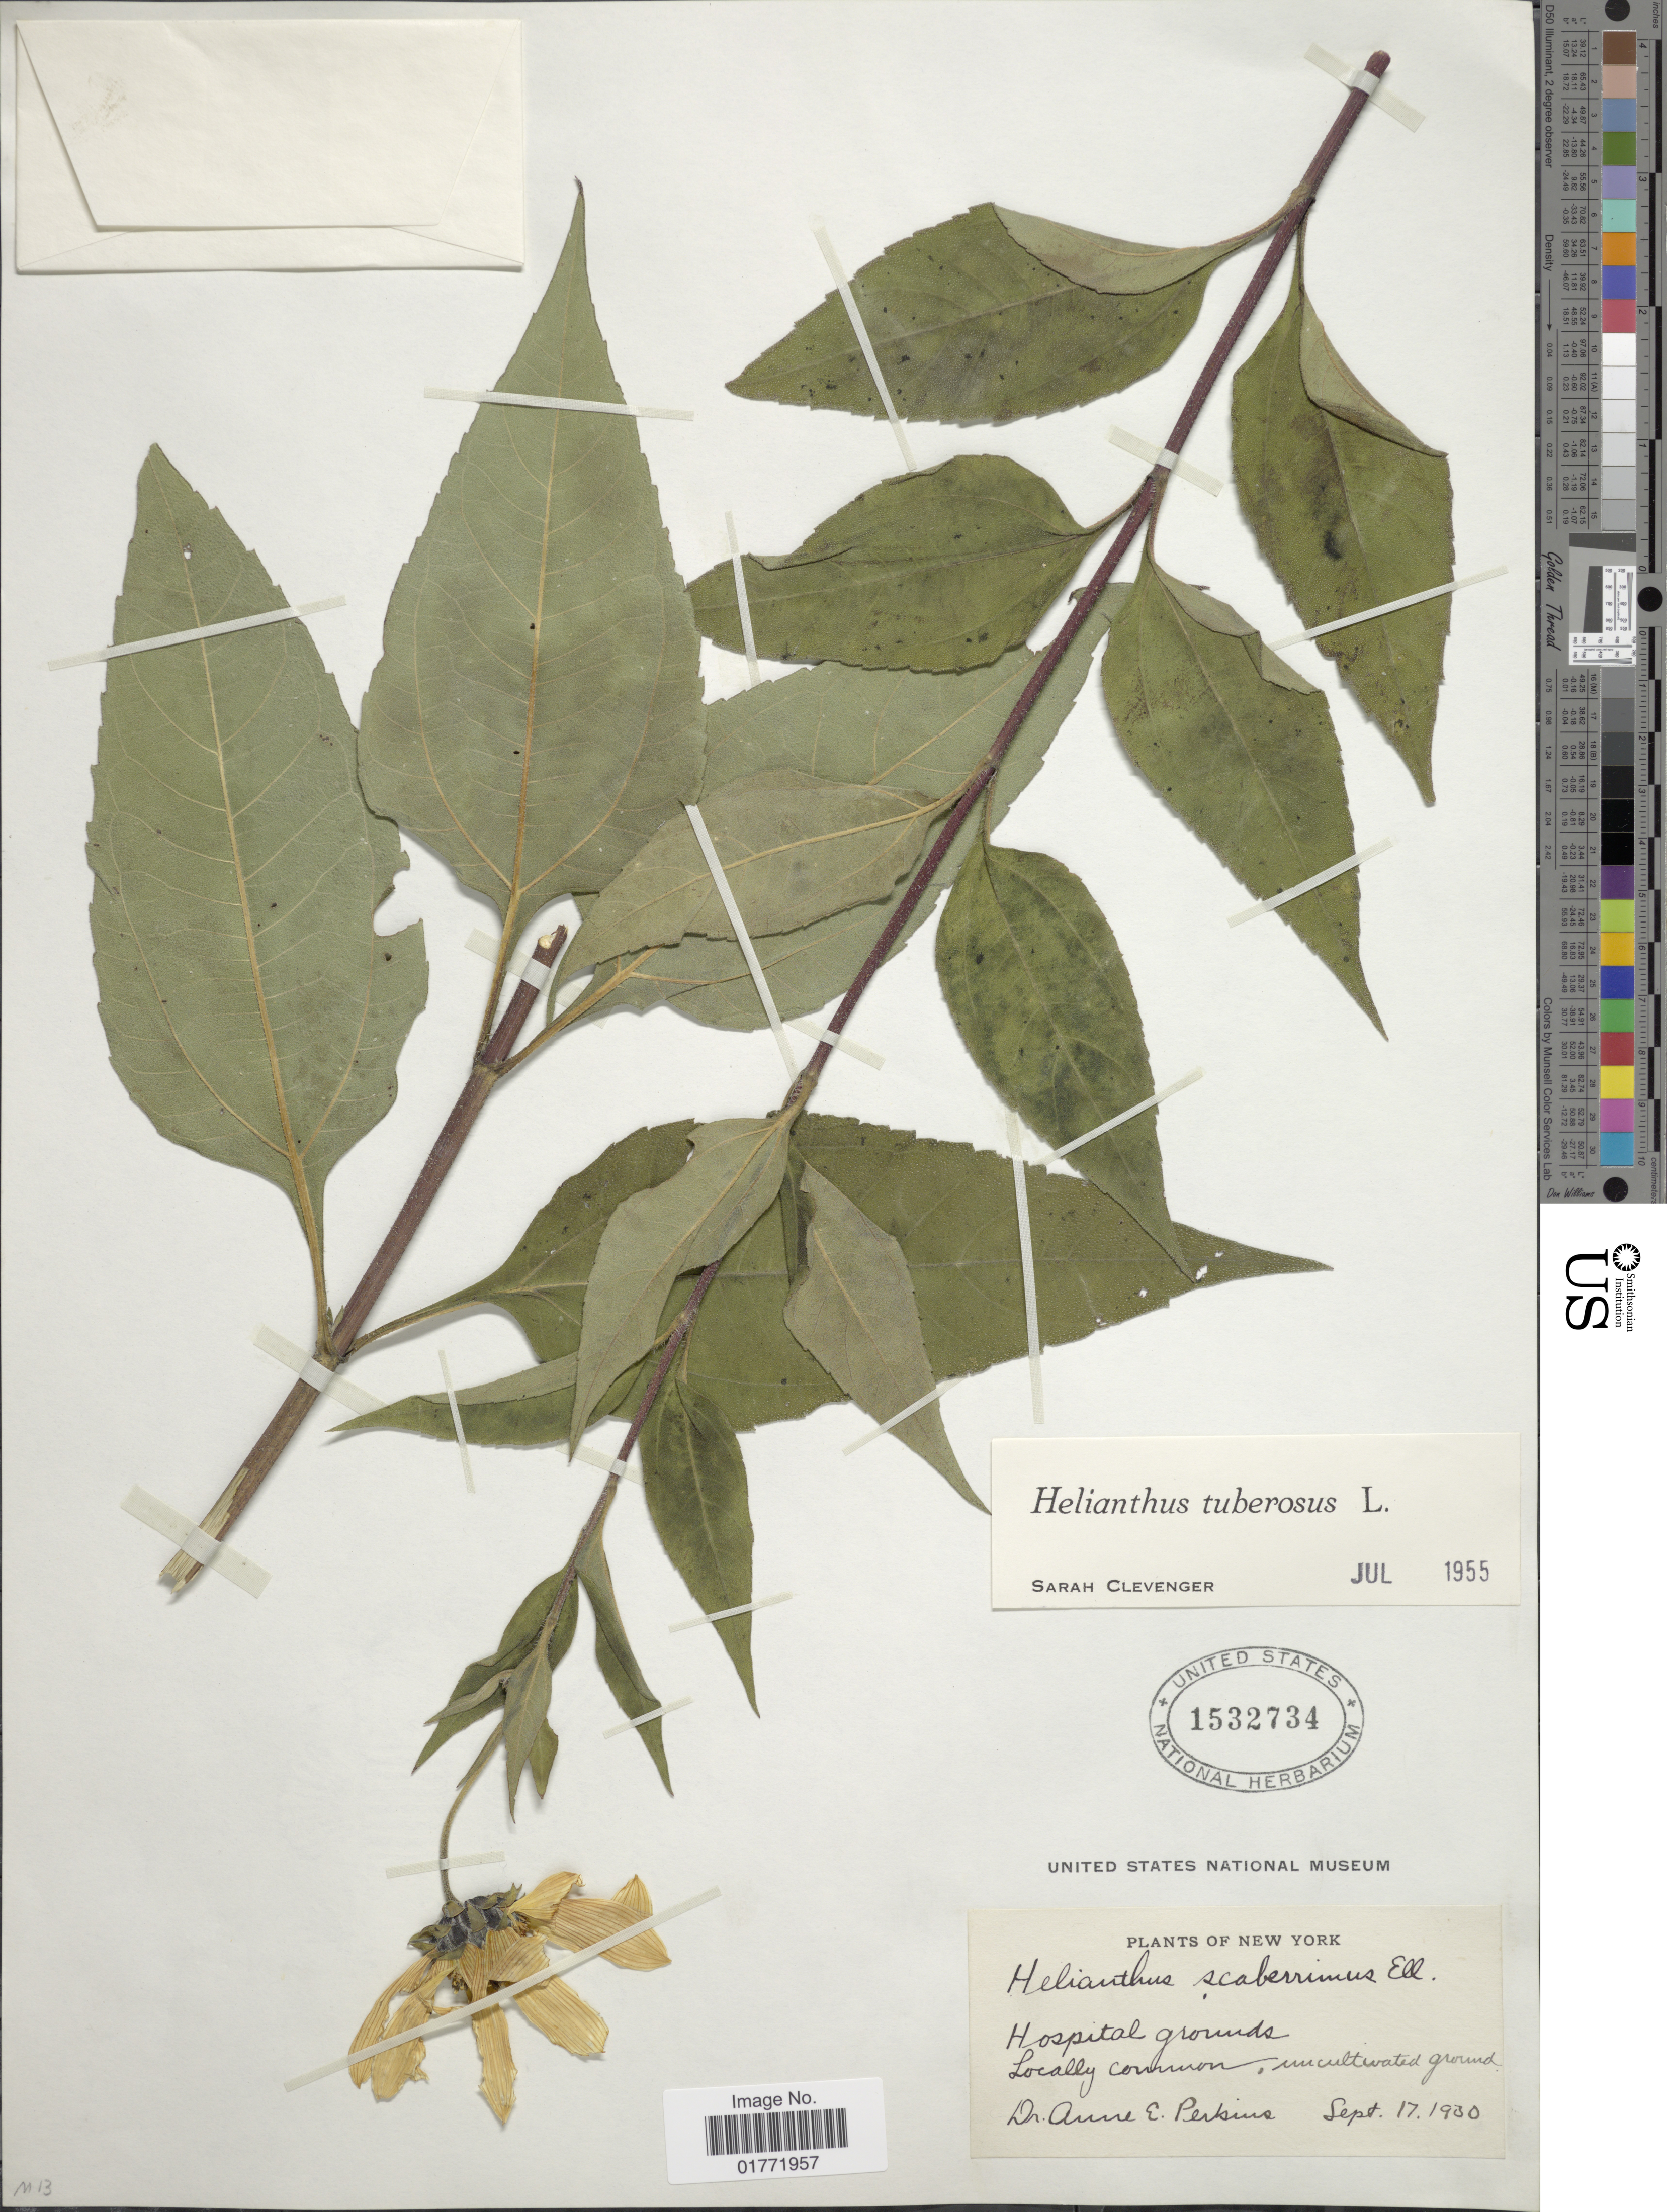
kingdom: Plantae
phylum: Tracheophyta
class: Magnoliopsida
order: Asterales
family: Asteraceae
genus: Helianthus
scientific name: Helianthus tuberosus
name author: L.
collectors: A. E. Perkins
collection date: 1930-09-17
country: United States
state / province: New York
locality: New York. Hosspital grounds.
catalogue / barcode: US 1532734